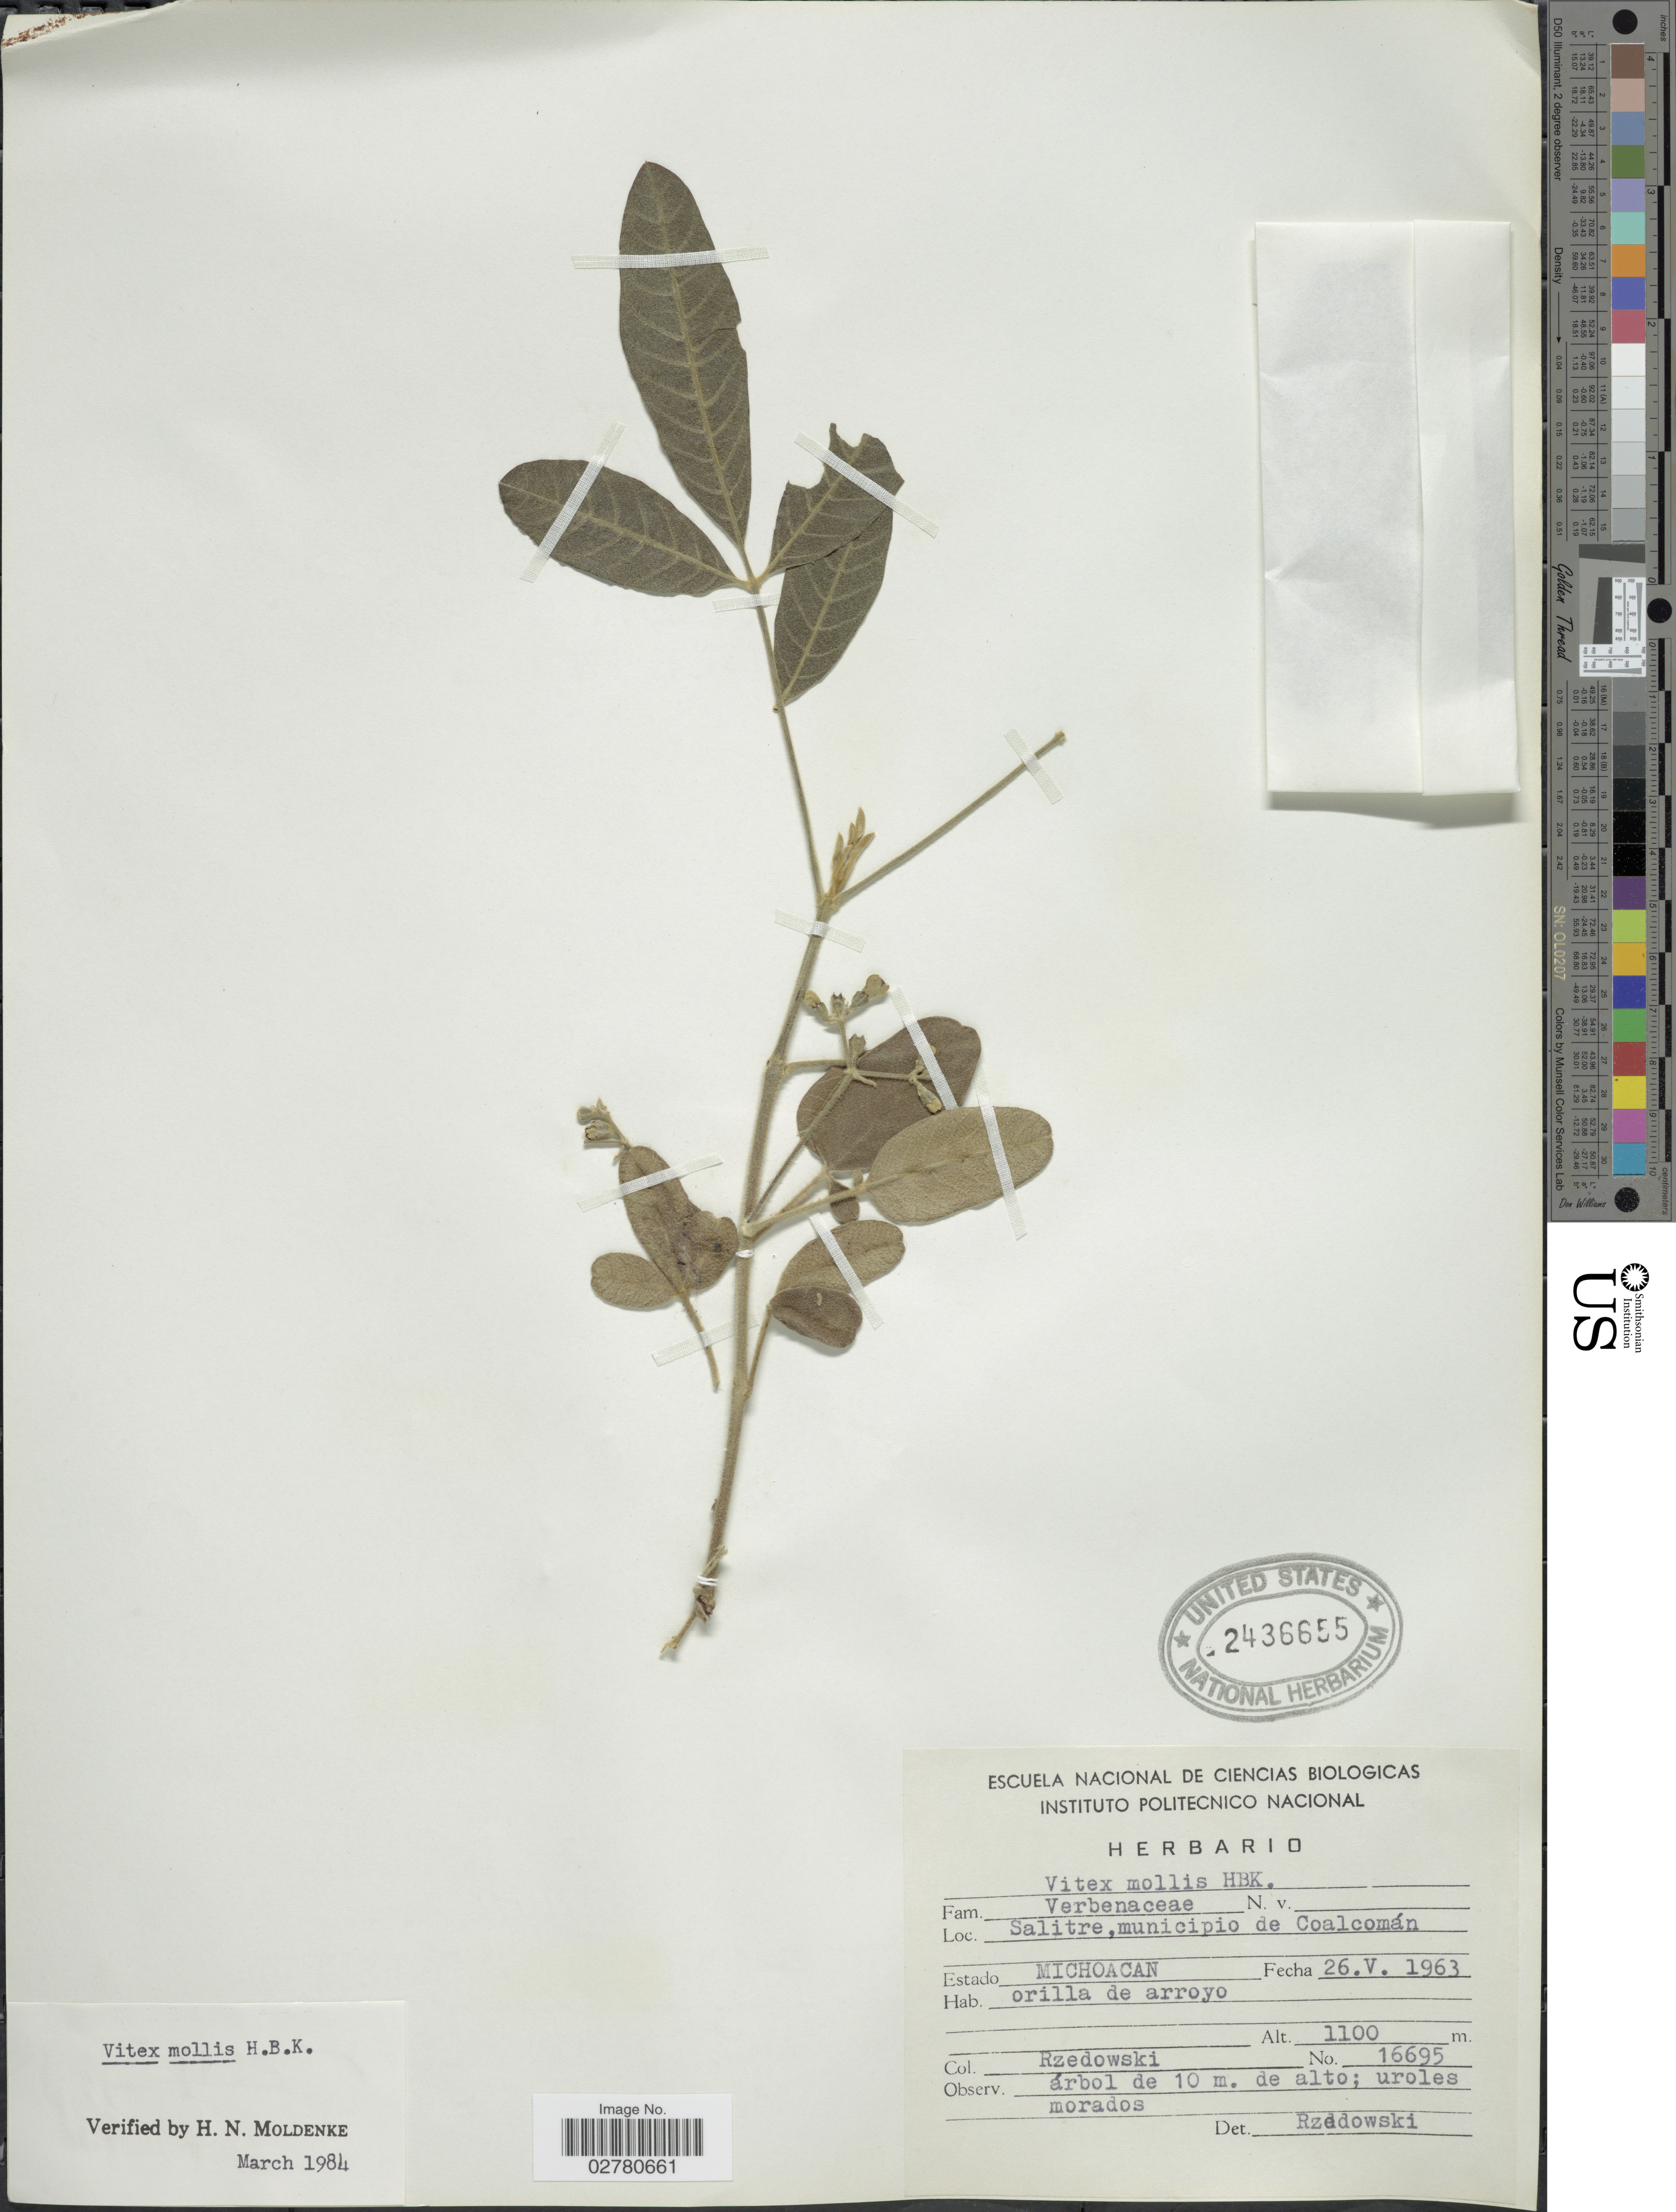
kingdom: Plantae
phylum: Tracheophyta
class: Magnoliopsida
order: Lamiales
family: Lamiaceae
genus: Vitex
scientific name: Vitex mollis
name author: Kunth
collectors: Rzedowski, --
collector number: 16695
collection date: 1963-05-26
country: Mexico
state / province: Michoacán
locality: Salitre, municipio de Coalcomán.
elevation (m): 1100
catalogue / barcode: US 2436655